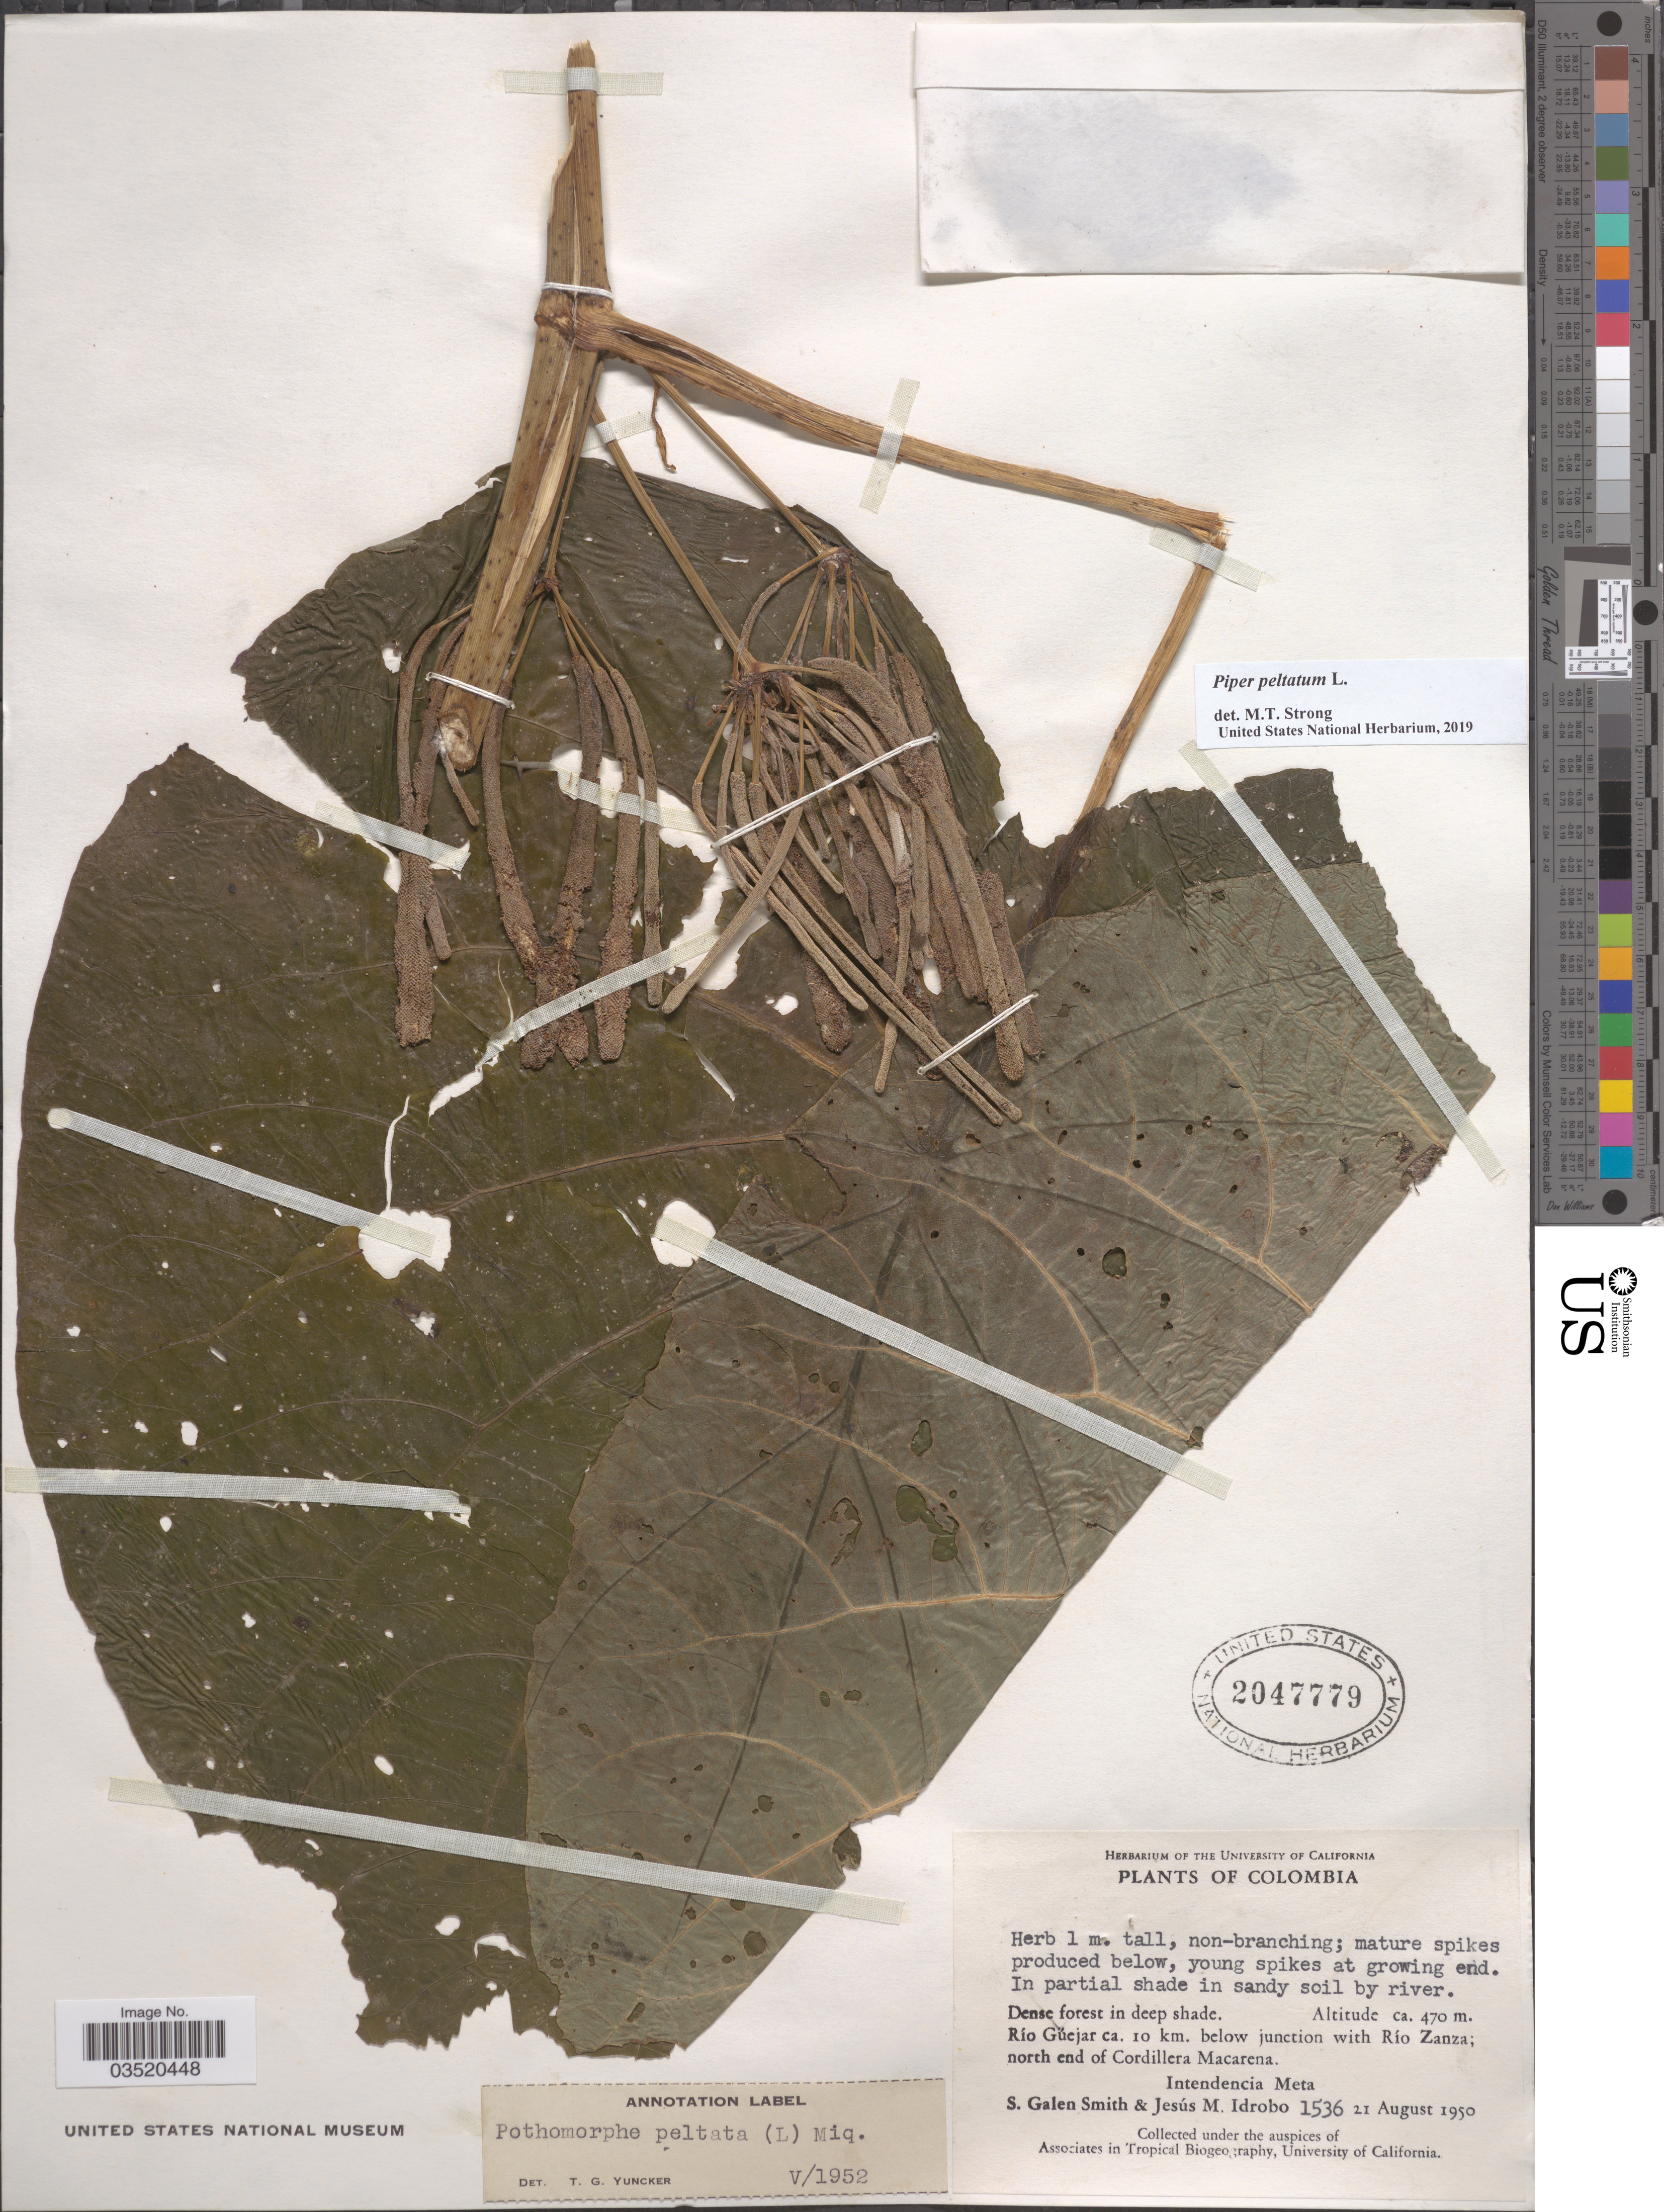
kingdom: Plantae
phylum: Tracheophyta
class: Magnoliopsida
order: Piperales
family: Piperaceae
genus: Piper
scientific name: Piper peltatum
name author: L.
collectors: S. G. Smith & J. M. Idrobo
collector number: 1536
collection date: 1950-08-21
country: Colombia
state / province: Meta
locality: Río Güejar ca. 10 km. below junction with Río Zanza; north end of Cordillera Macarena. Intendencia Meta.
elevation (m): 470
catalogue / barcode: US 2047779